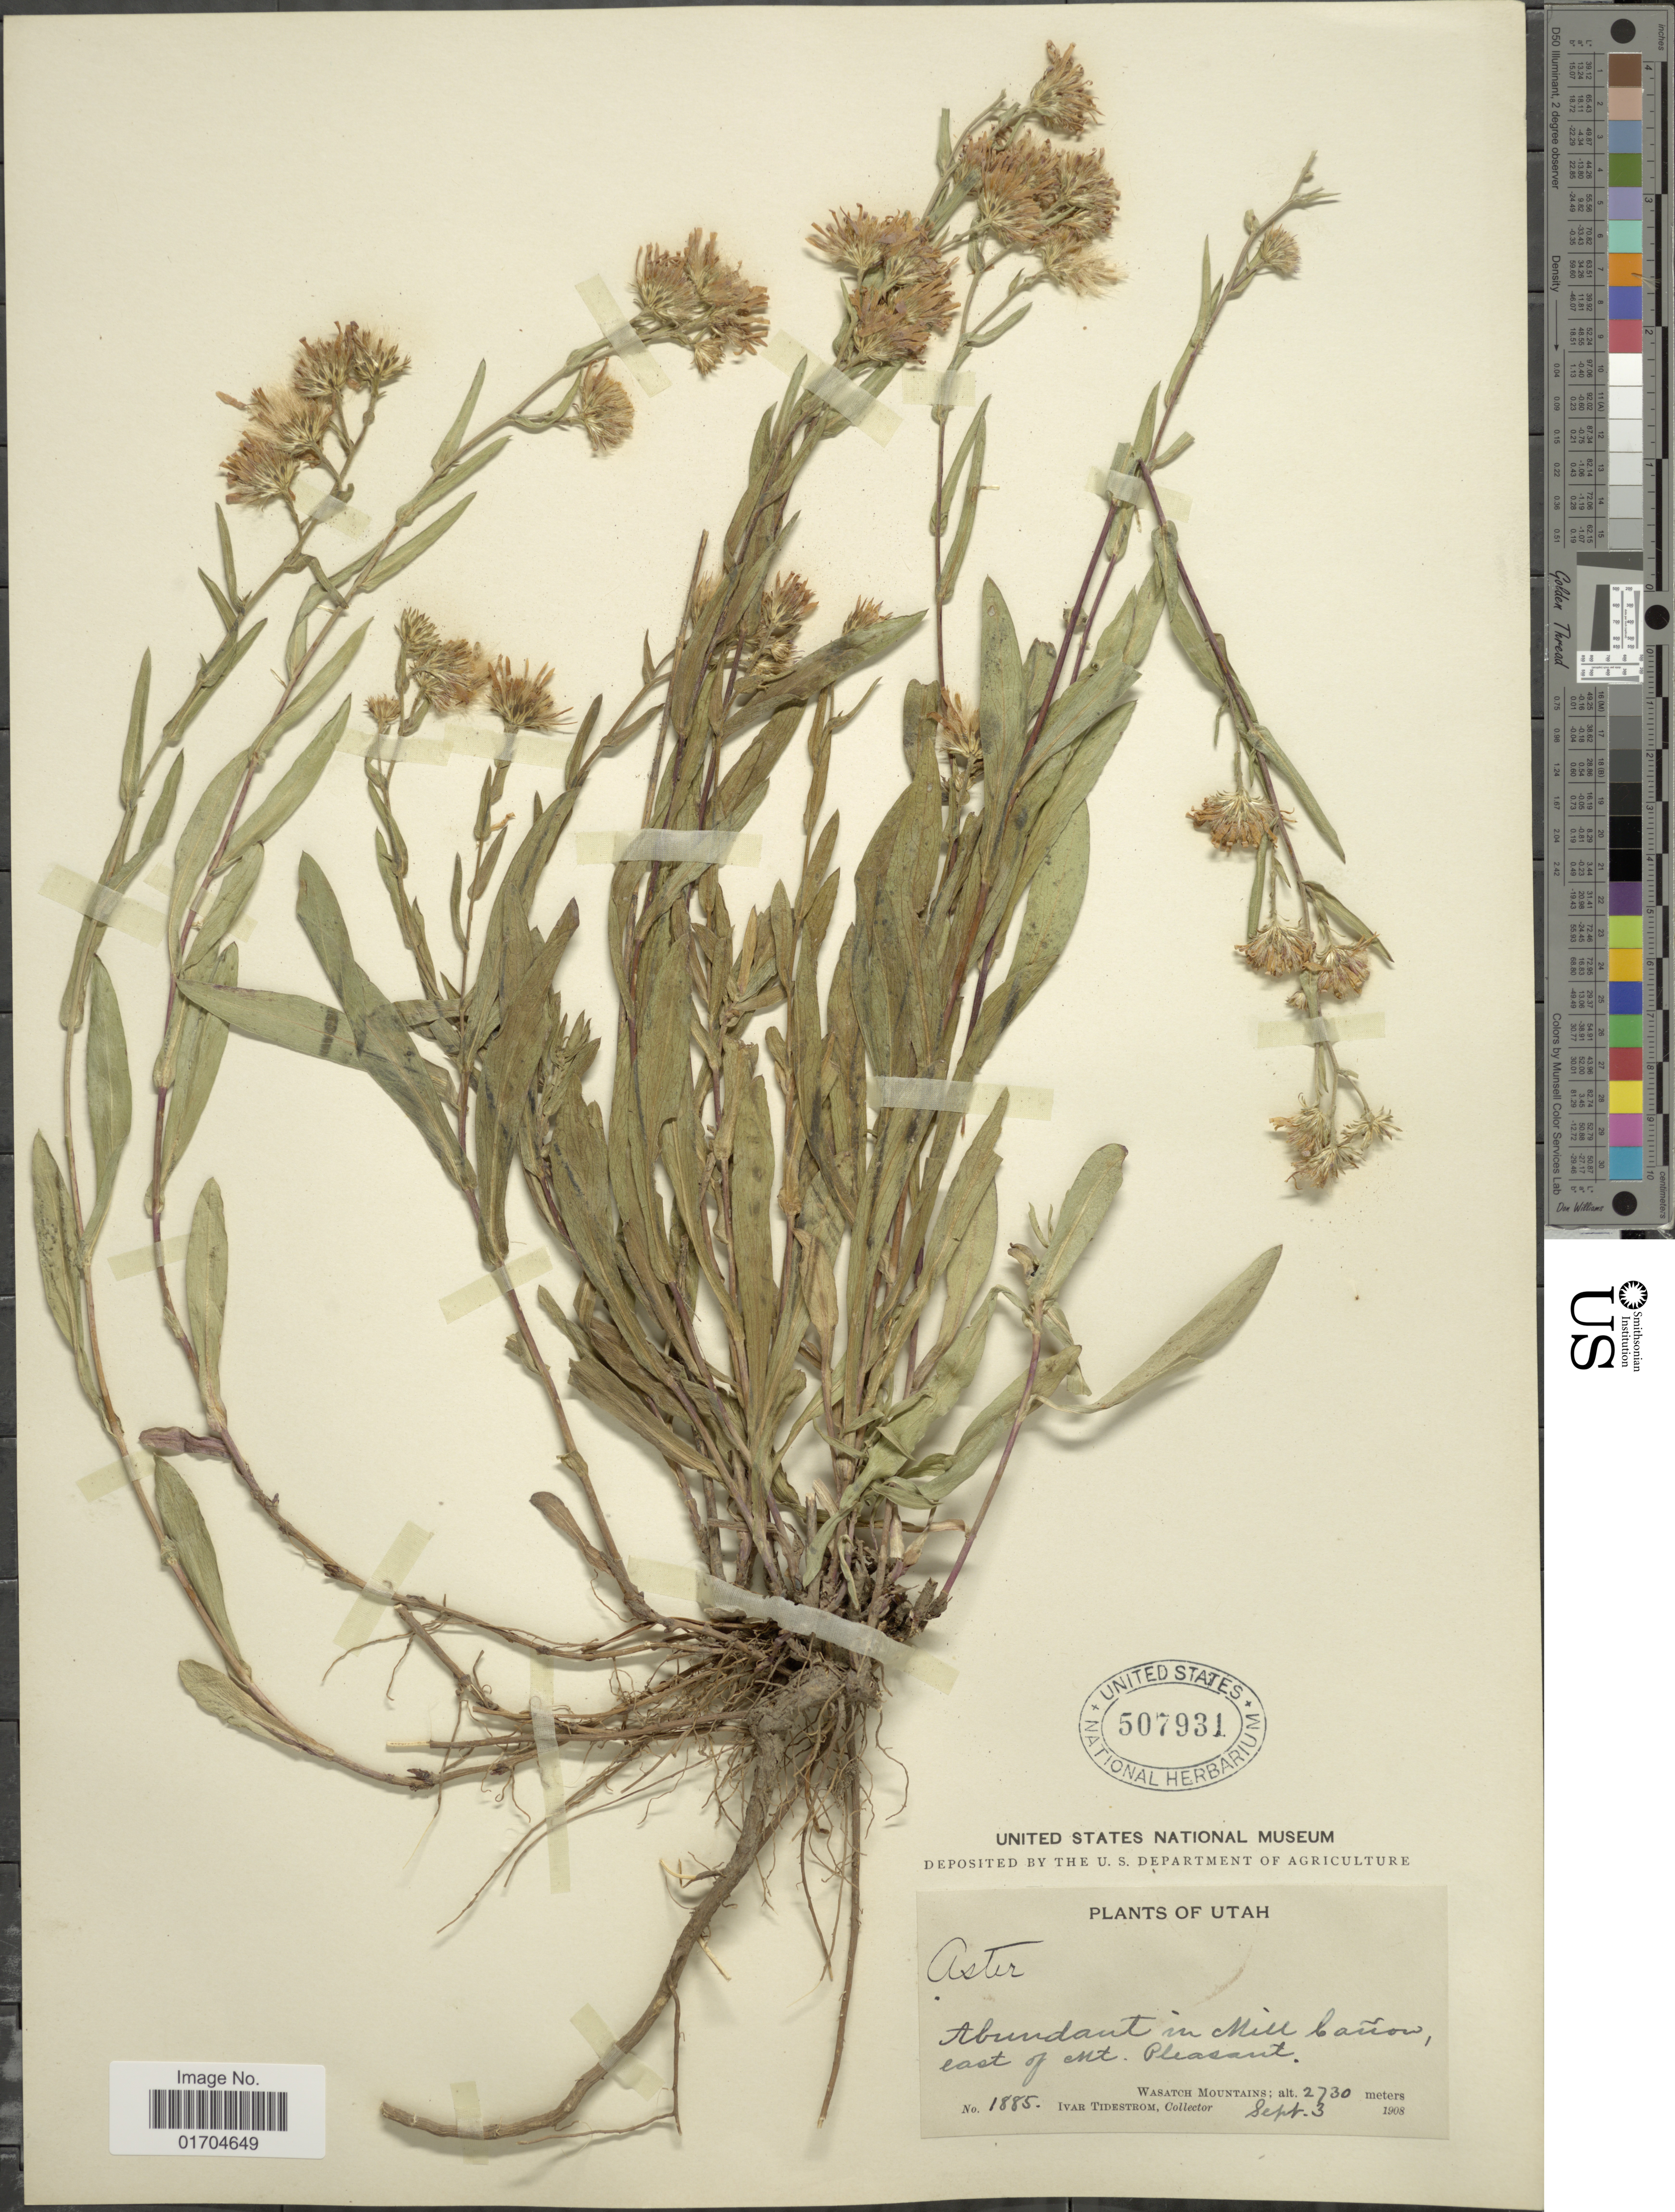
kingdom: Plantae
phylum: Tracheophyta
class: Magnoliopsida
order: Asterales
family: Asteraceae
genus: Symphyotrichum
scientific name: Symphyotrichum sp.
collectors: I. F. Tidestrom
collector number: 1885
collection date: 1908-09-03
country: United States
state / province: Utah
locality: Wasatch Mountains; Mill Canon.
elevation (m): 2730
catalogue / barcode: US 507931